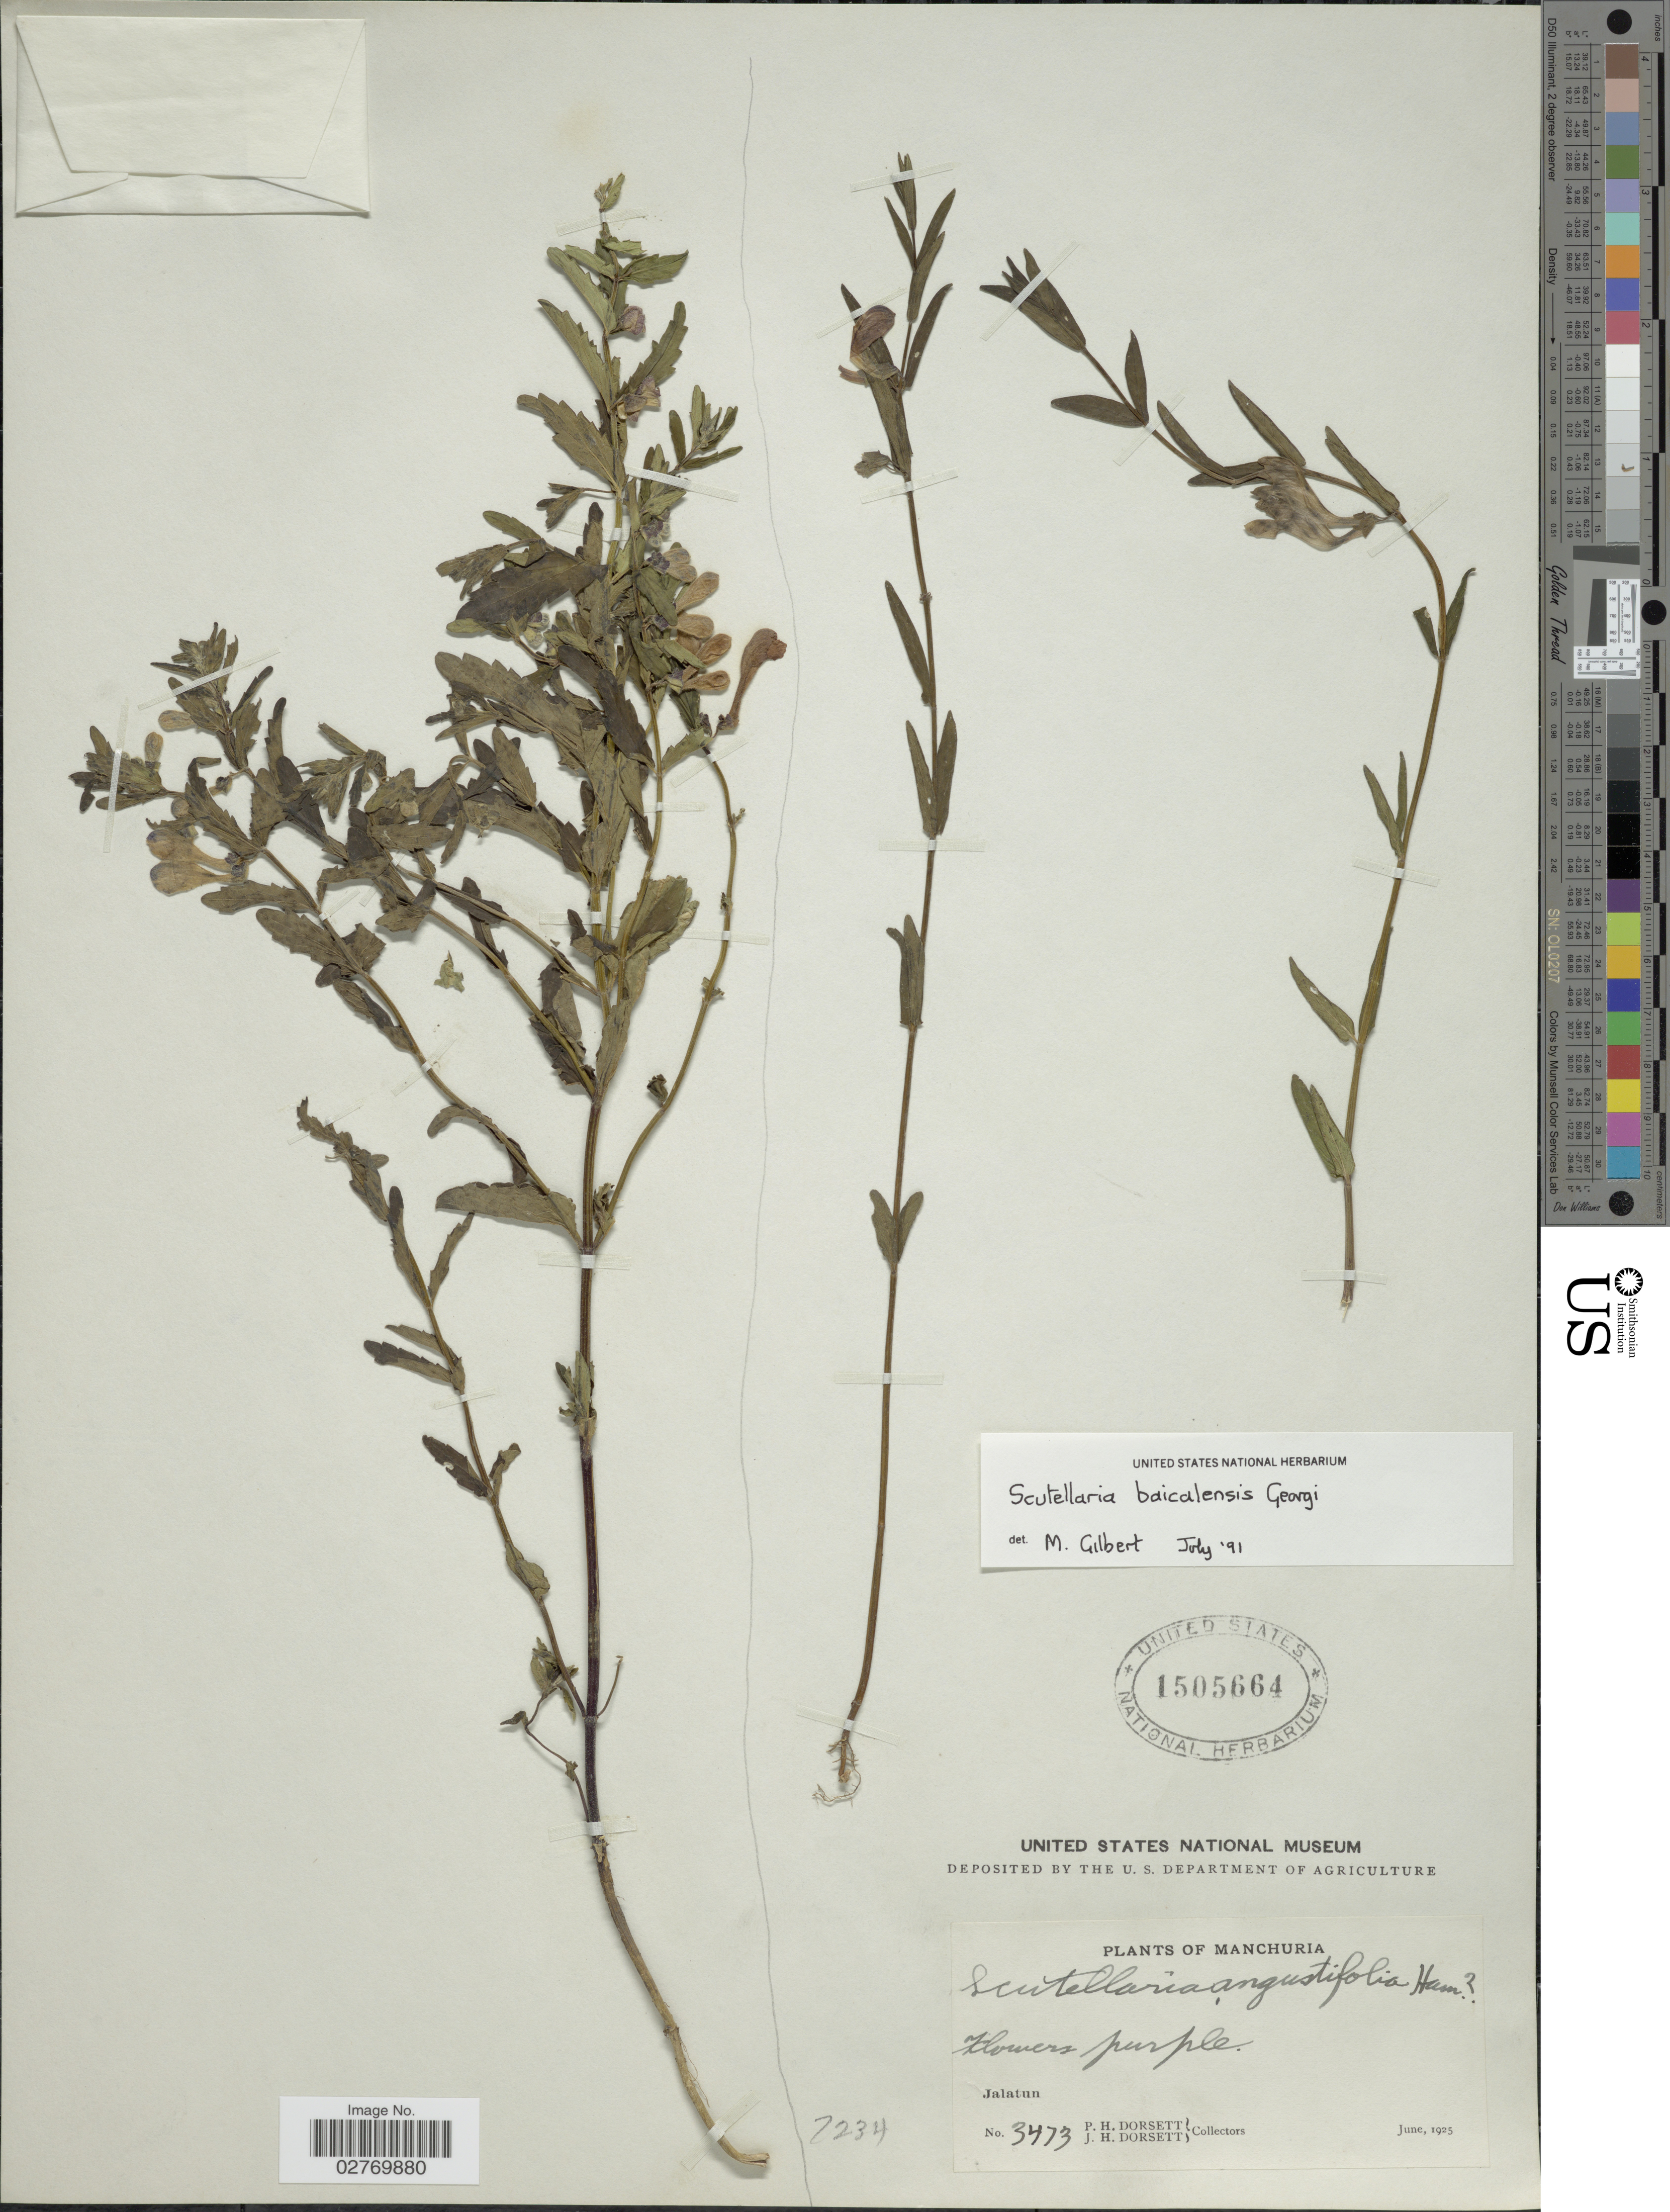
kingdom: Plantae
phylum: Tracheophyta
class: Magnoliopsida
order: Lamiales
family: Lamiaceae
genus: Scutellaria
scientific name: Scutellaria baicalensis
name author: Georgi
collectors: P. H. Dorsett & J. Dorsett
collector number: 3473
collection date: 1925-06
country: China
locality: Manchuria. Jalatun.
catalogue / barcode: US 1505664